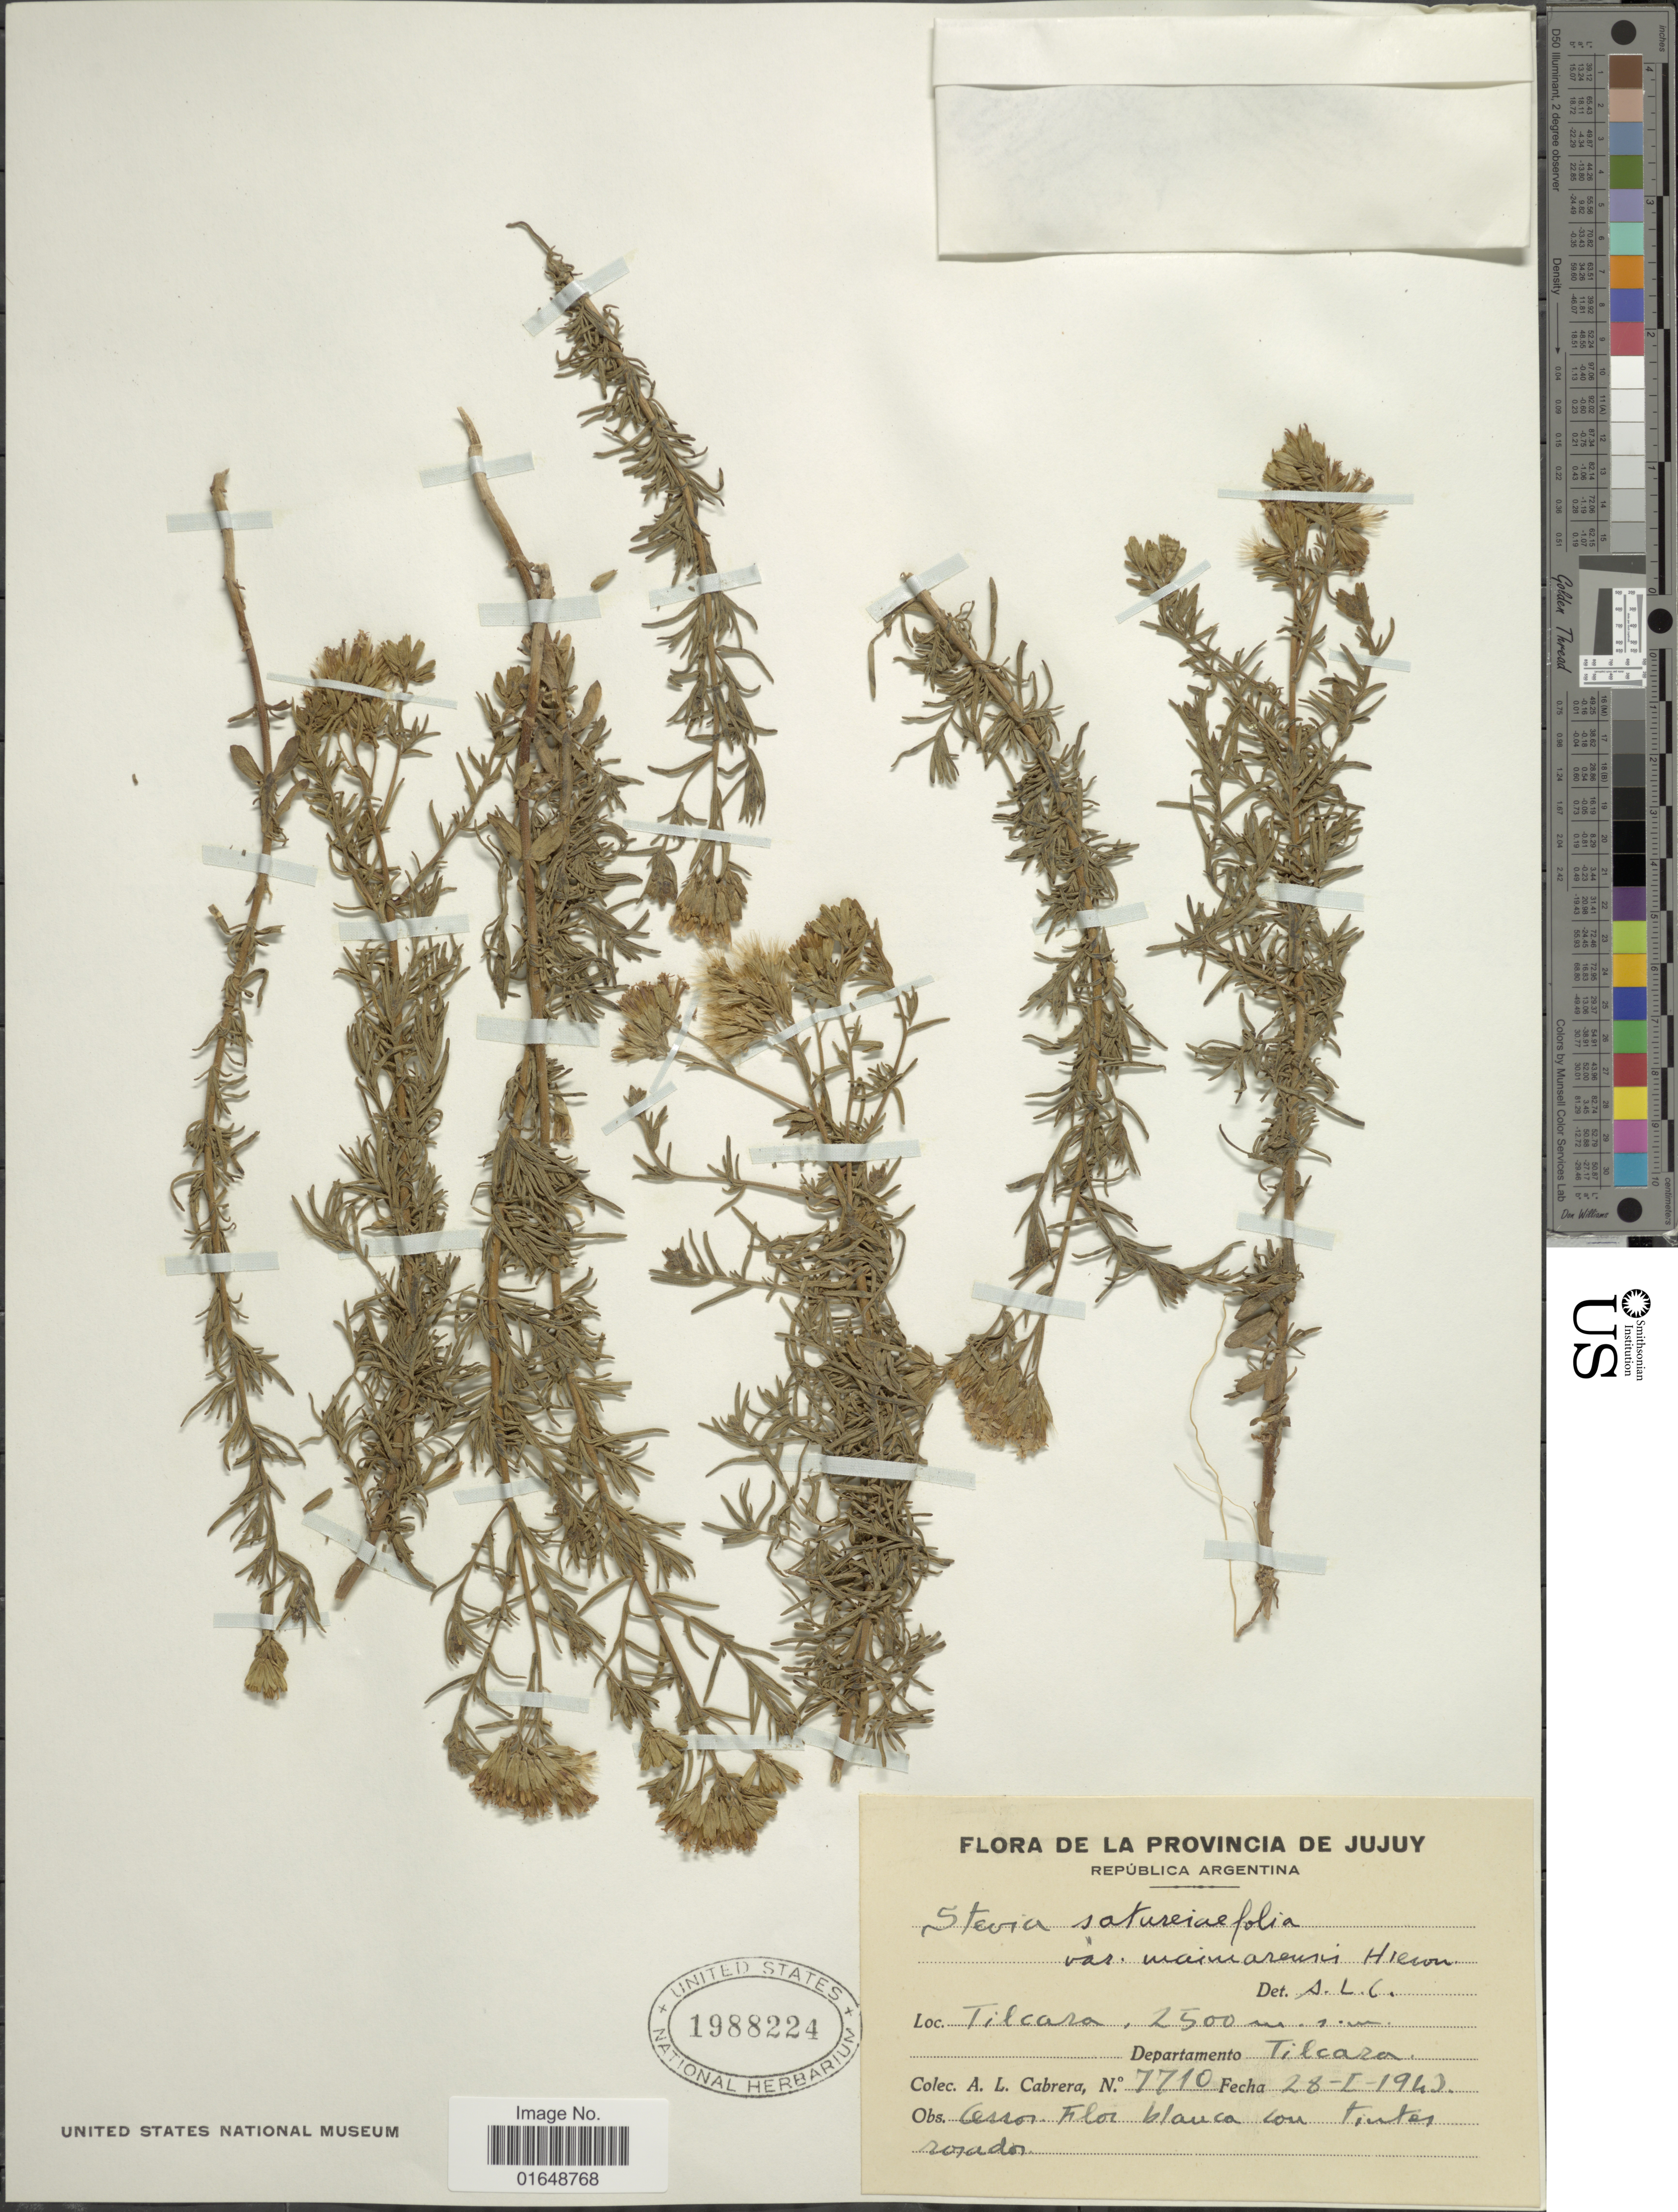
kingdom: Plantae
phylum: Tracheophyta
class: Magnoliopsida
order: Asterales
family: Asteraceae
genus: Stevia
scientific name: Stevia satureifolia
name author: (Lam.) Cav.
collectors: A. L. Cabrera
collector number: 7710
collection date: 1943-01-28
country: Argentina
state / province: Jujuy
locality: Provincia de Jujuy. República Argentina. Tilcara. Departamento Tilcara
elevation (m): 2500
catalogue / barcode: US 1988224